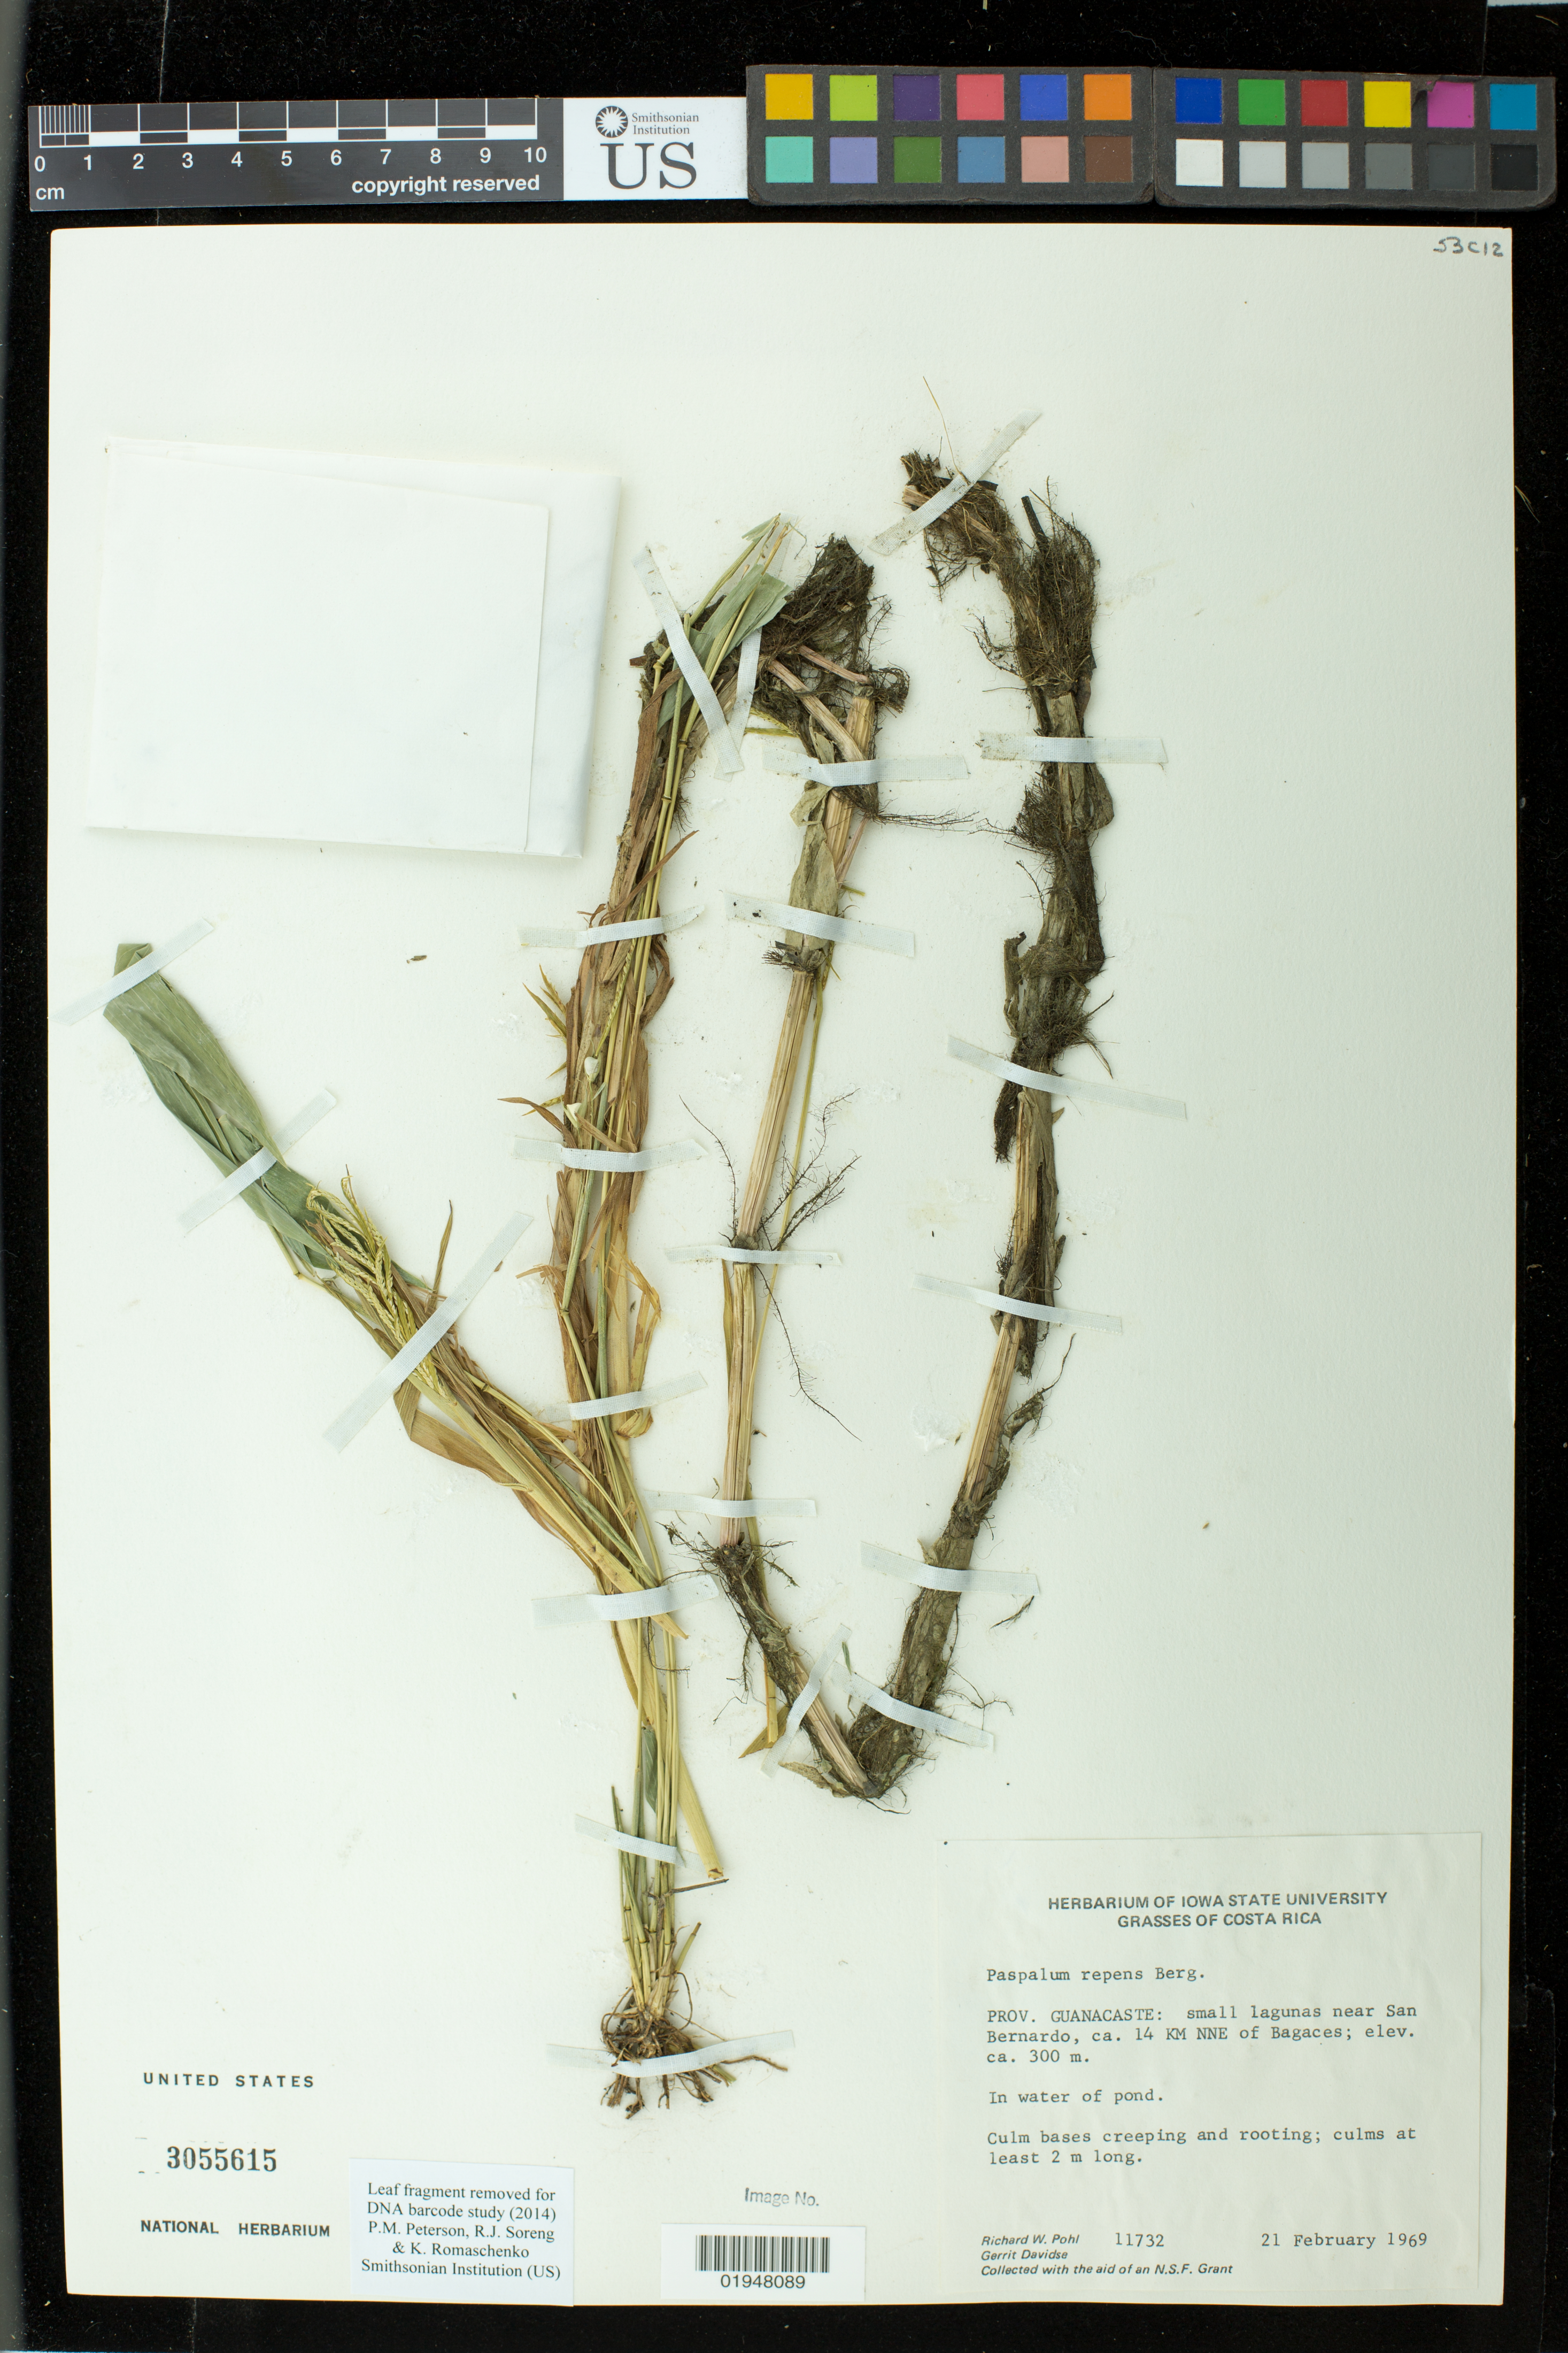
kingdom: Plantae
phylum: Tracheophyta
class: Liliopsida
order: Poales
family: Poaceae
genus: Paspalum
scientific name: Paspalum repens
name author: P.J. Bergius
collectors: R. W. Pohl & G. Davidse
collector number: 11732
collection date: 1969-02-21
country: Costa Rica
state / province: Guanacaste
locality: small lagunas near San Bernardo, ca. 14 KM NNE of Bagaces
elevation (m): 300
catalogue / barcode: US 3055615